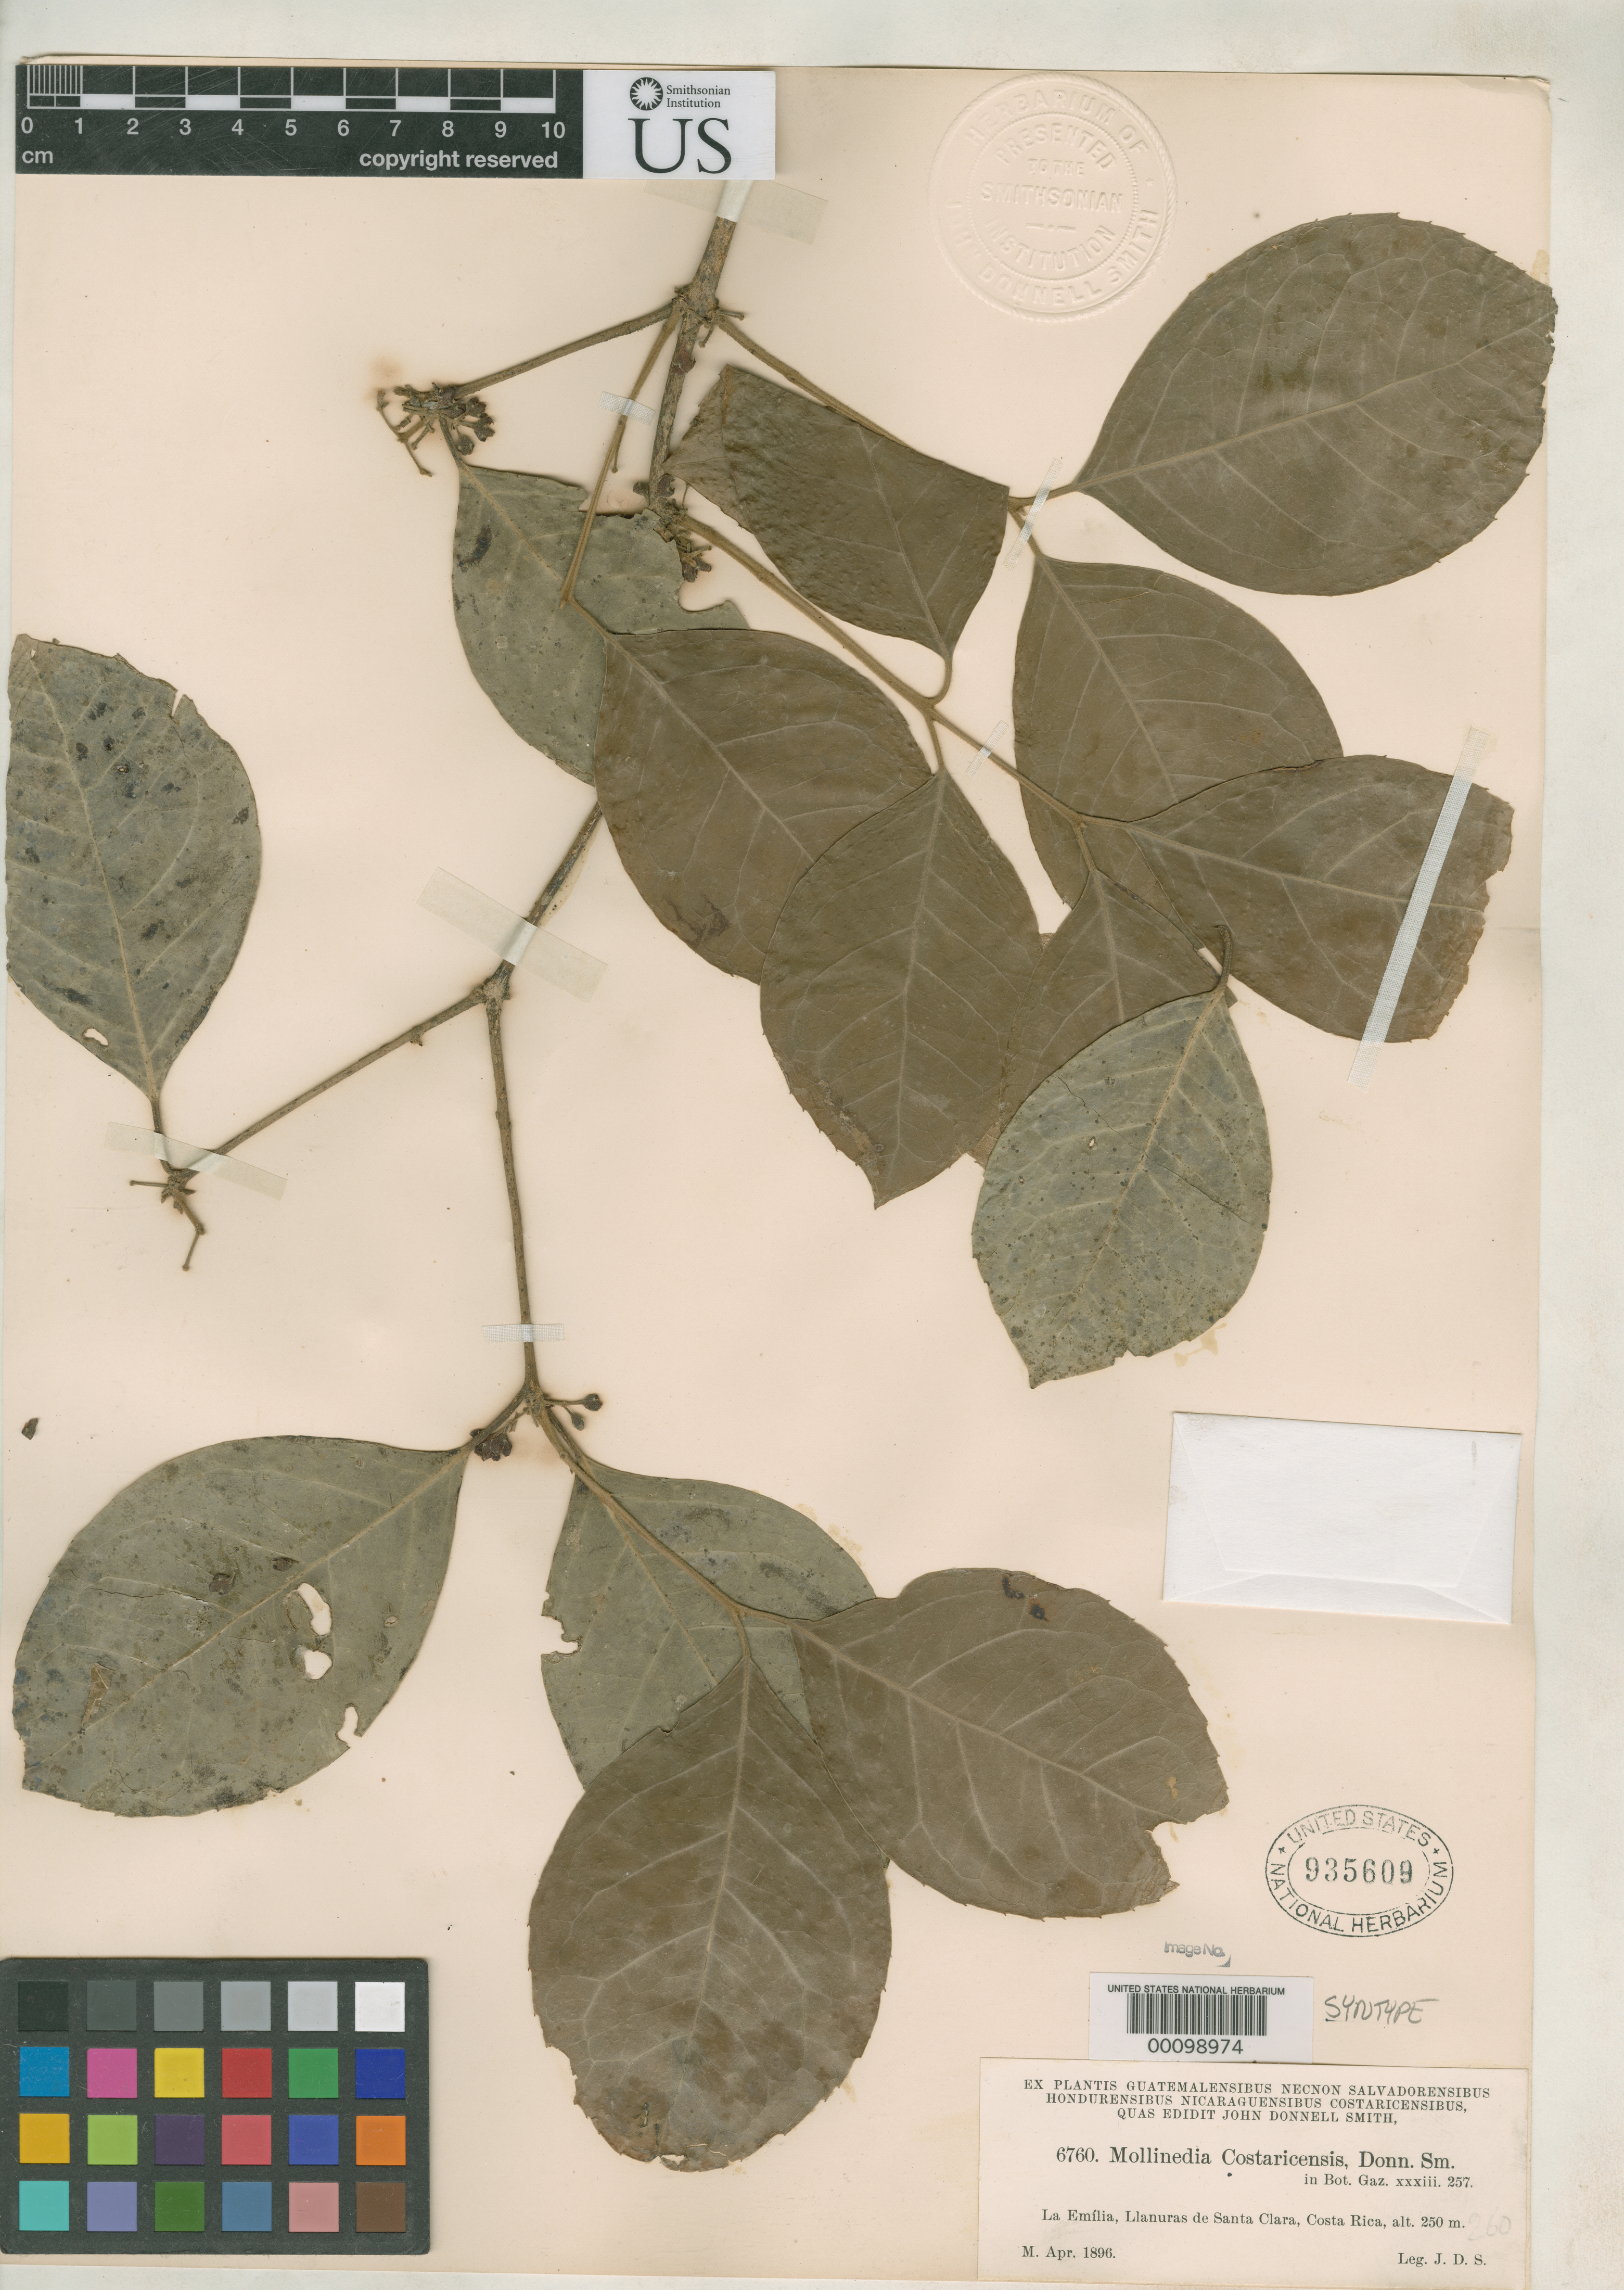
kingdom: Plantae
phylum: Tracheophyta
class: Magnoliopsida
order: Laurales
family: Monimiaceae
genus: Mollinedia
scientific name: Mollinedia costaricensis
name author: Donn. Sm.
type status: Syntype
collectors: J. Donnell Smith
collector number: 6760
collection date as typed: Apr 1896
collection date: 1896-04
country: Costa Rica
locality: La Emilia, Llanuras de Santa Clara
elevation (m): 250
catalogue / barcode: US 935609